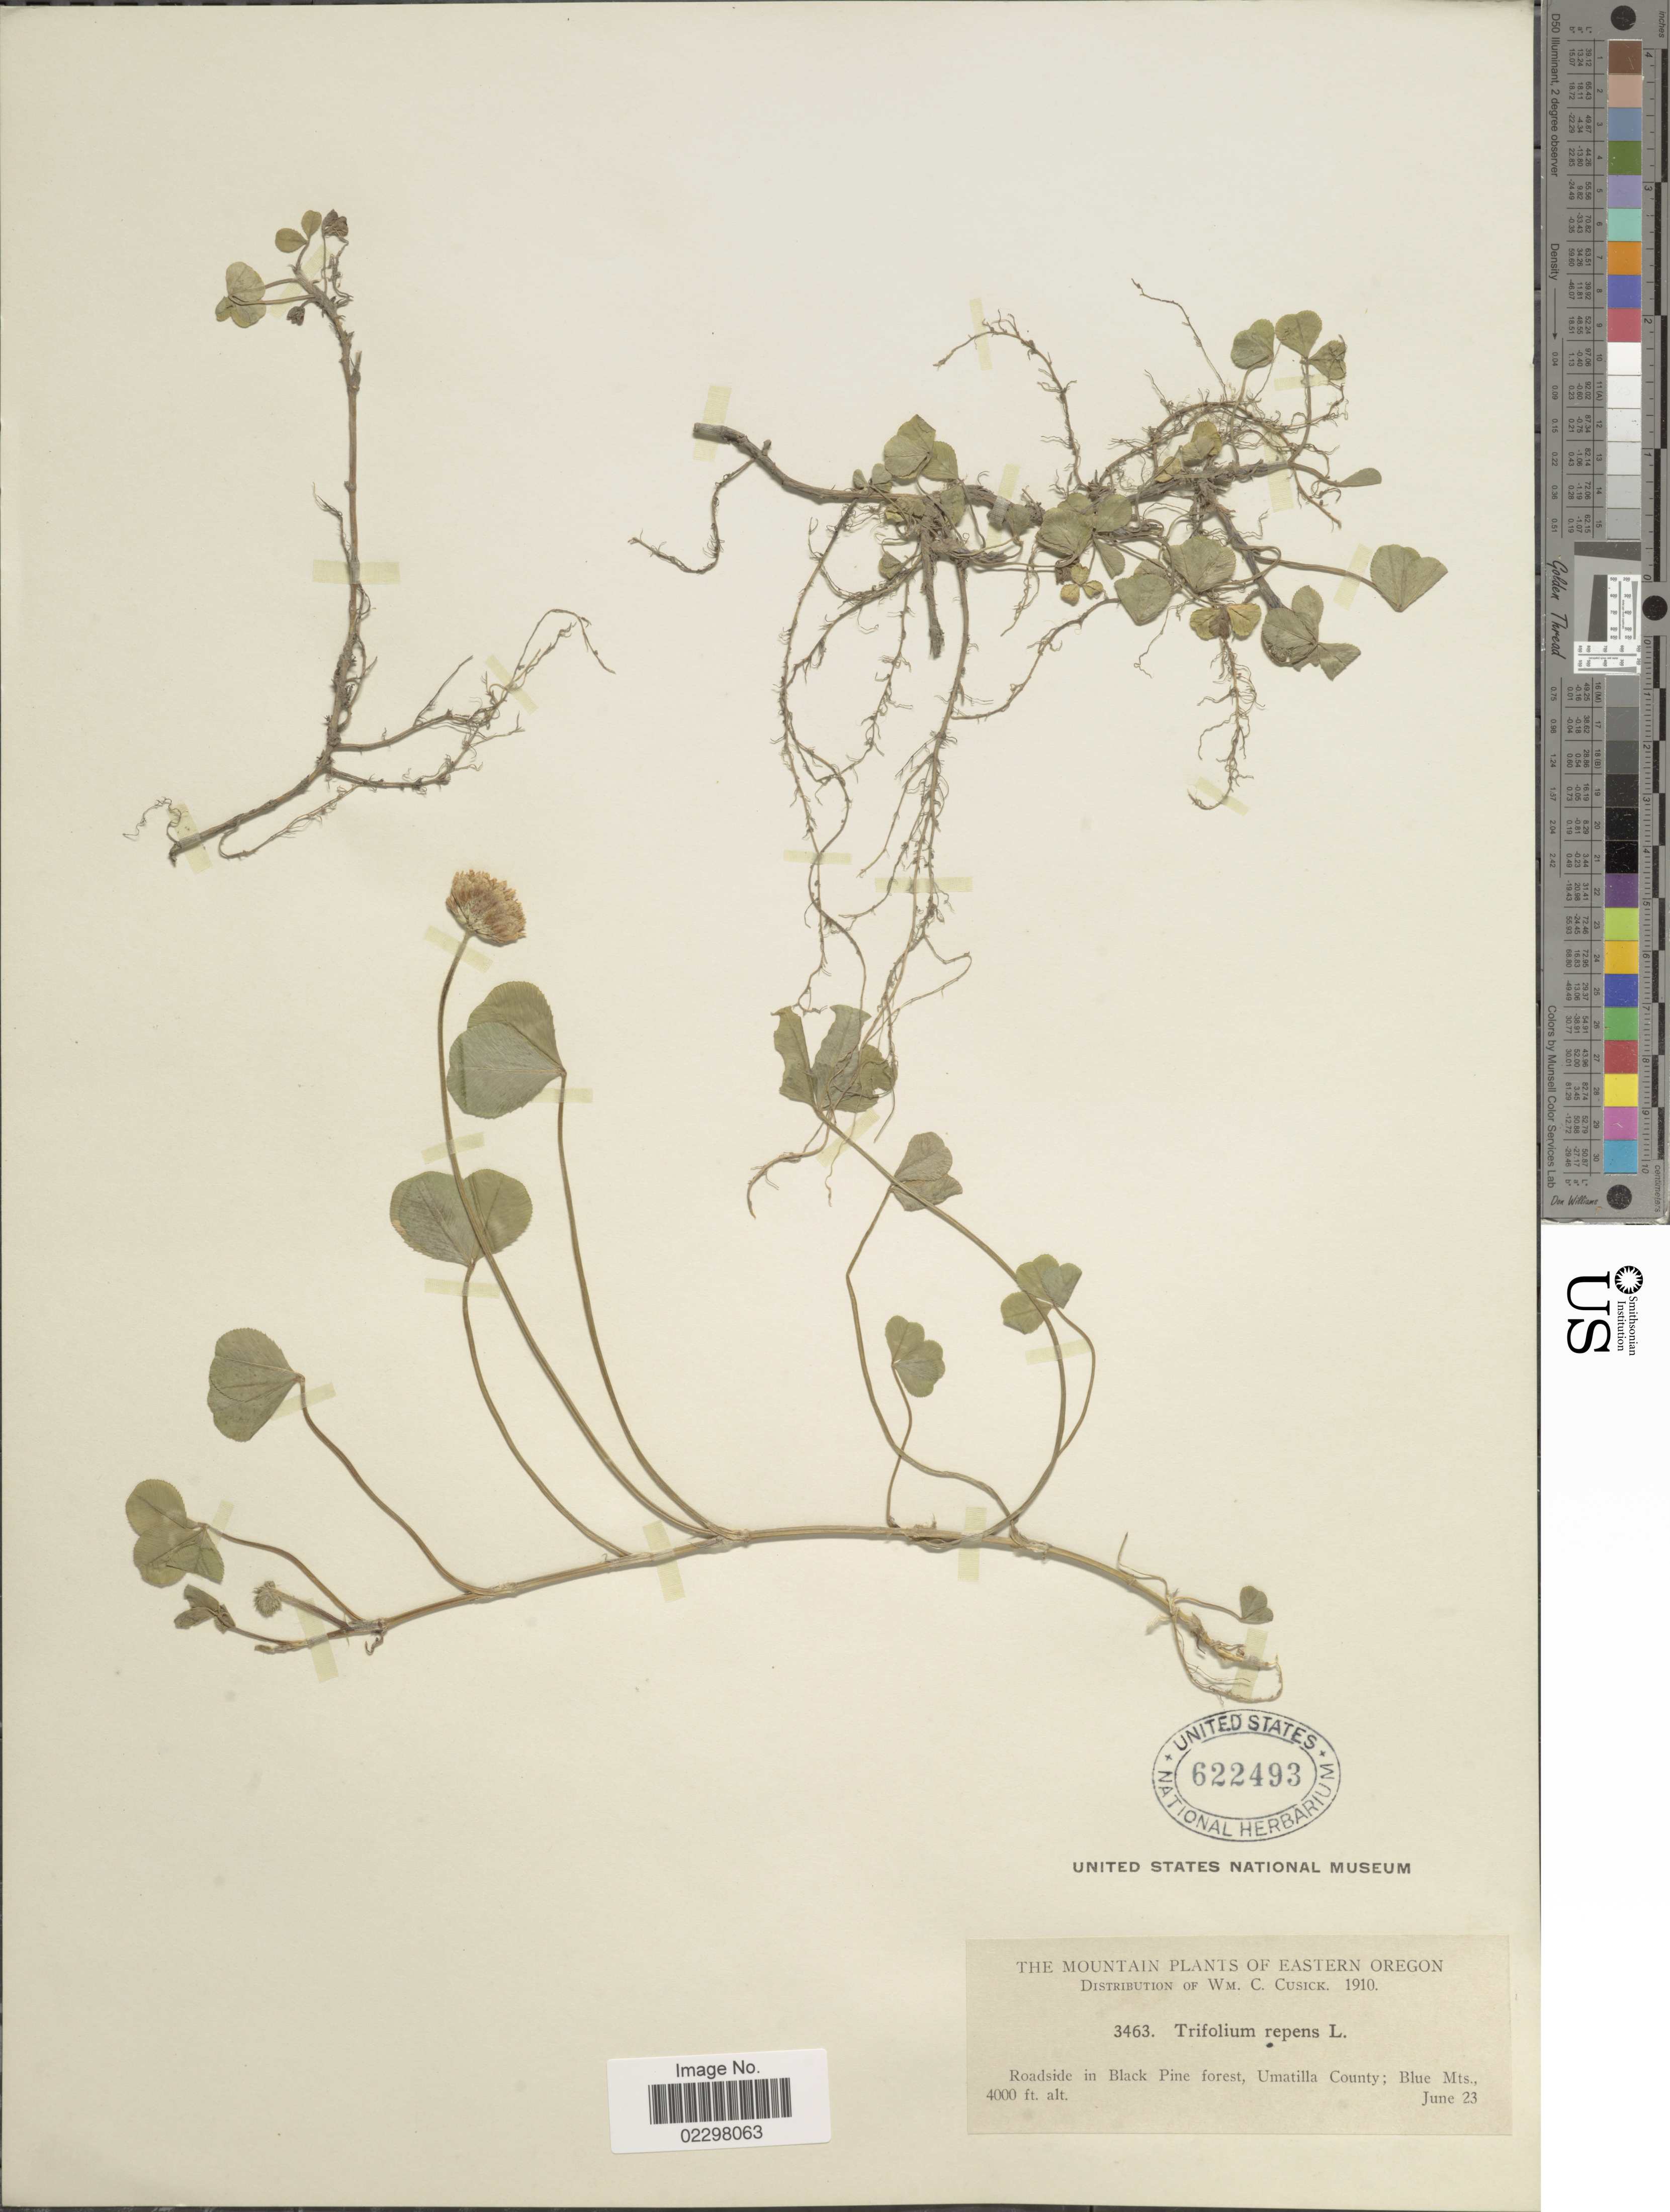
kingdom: Plantae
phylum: Tracheophyta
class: Magnoliopsida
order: Fabales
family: Fabaceae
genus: Trifolium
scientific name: Trifolium repens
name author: L.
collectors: W. C. Cusick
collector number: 3463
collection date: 1910-06-23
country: United States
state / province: Oregon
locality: Mountain Plants of Eastern Oregon, roadside in Black Pine Forest, Umatilla County; Blue Mts.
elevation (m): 1219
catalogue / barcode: US 622493